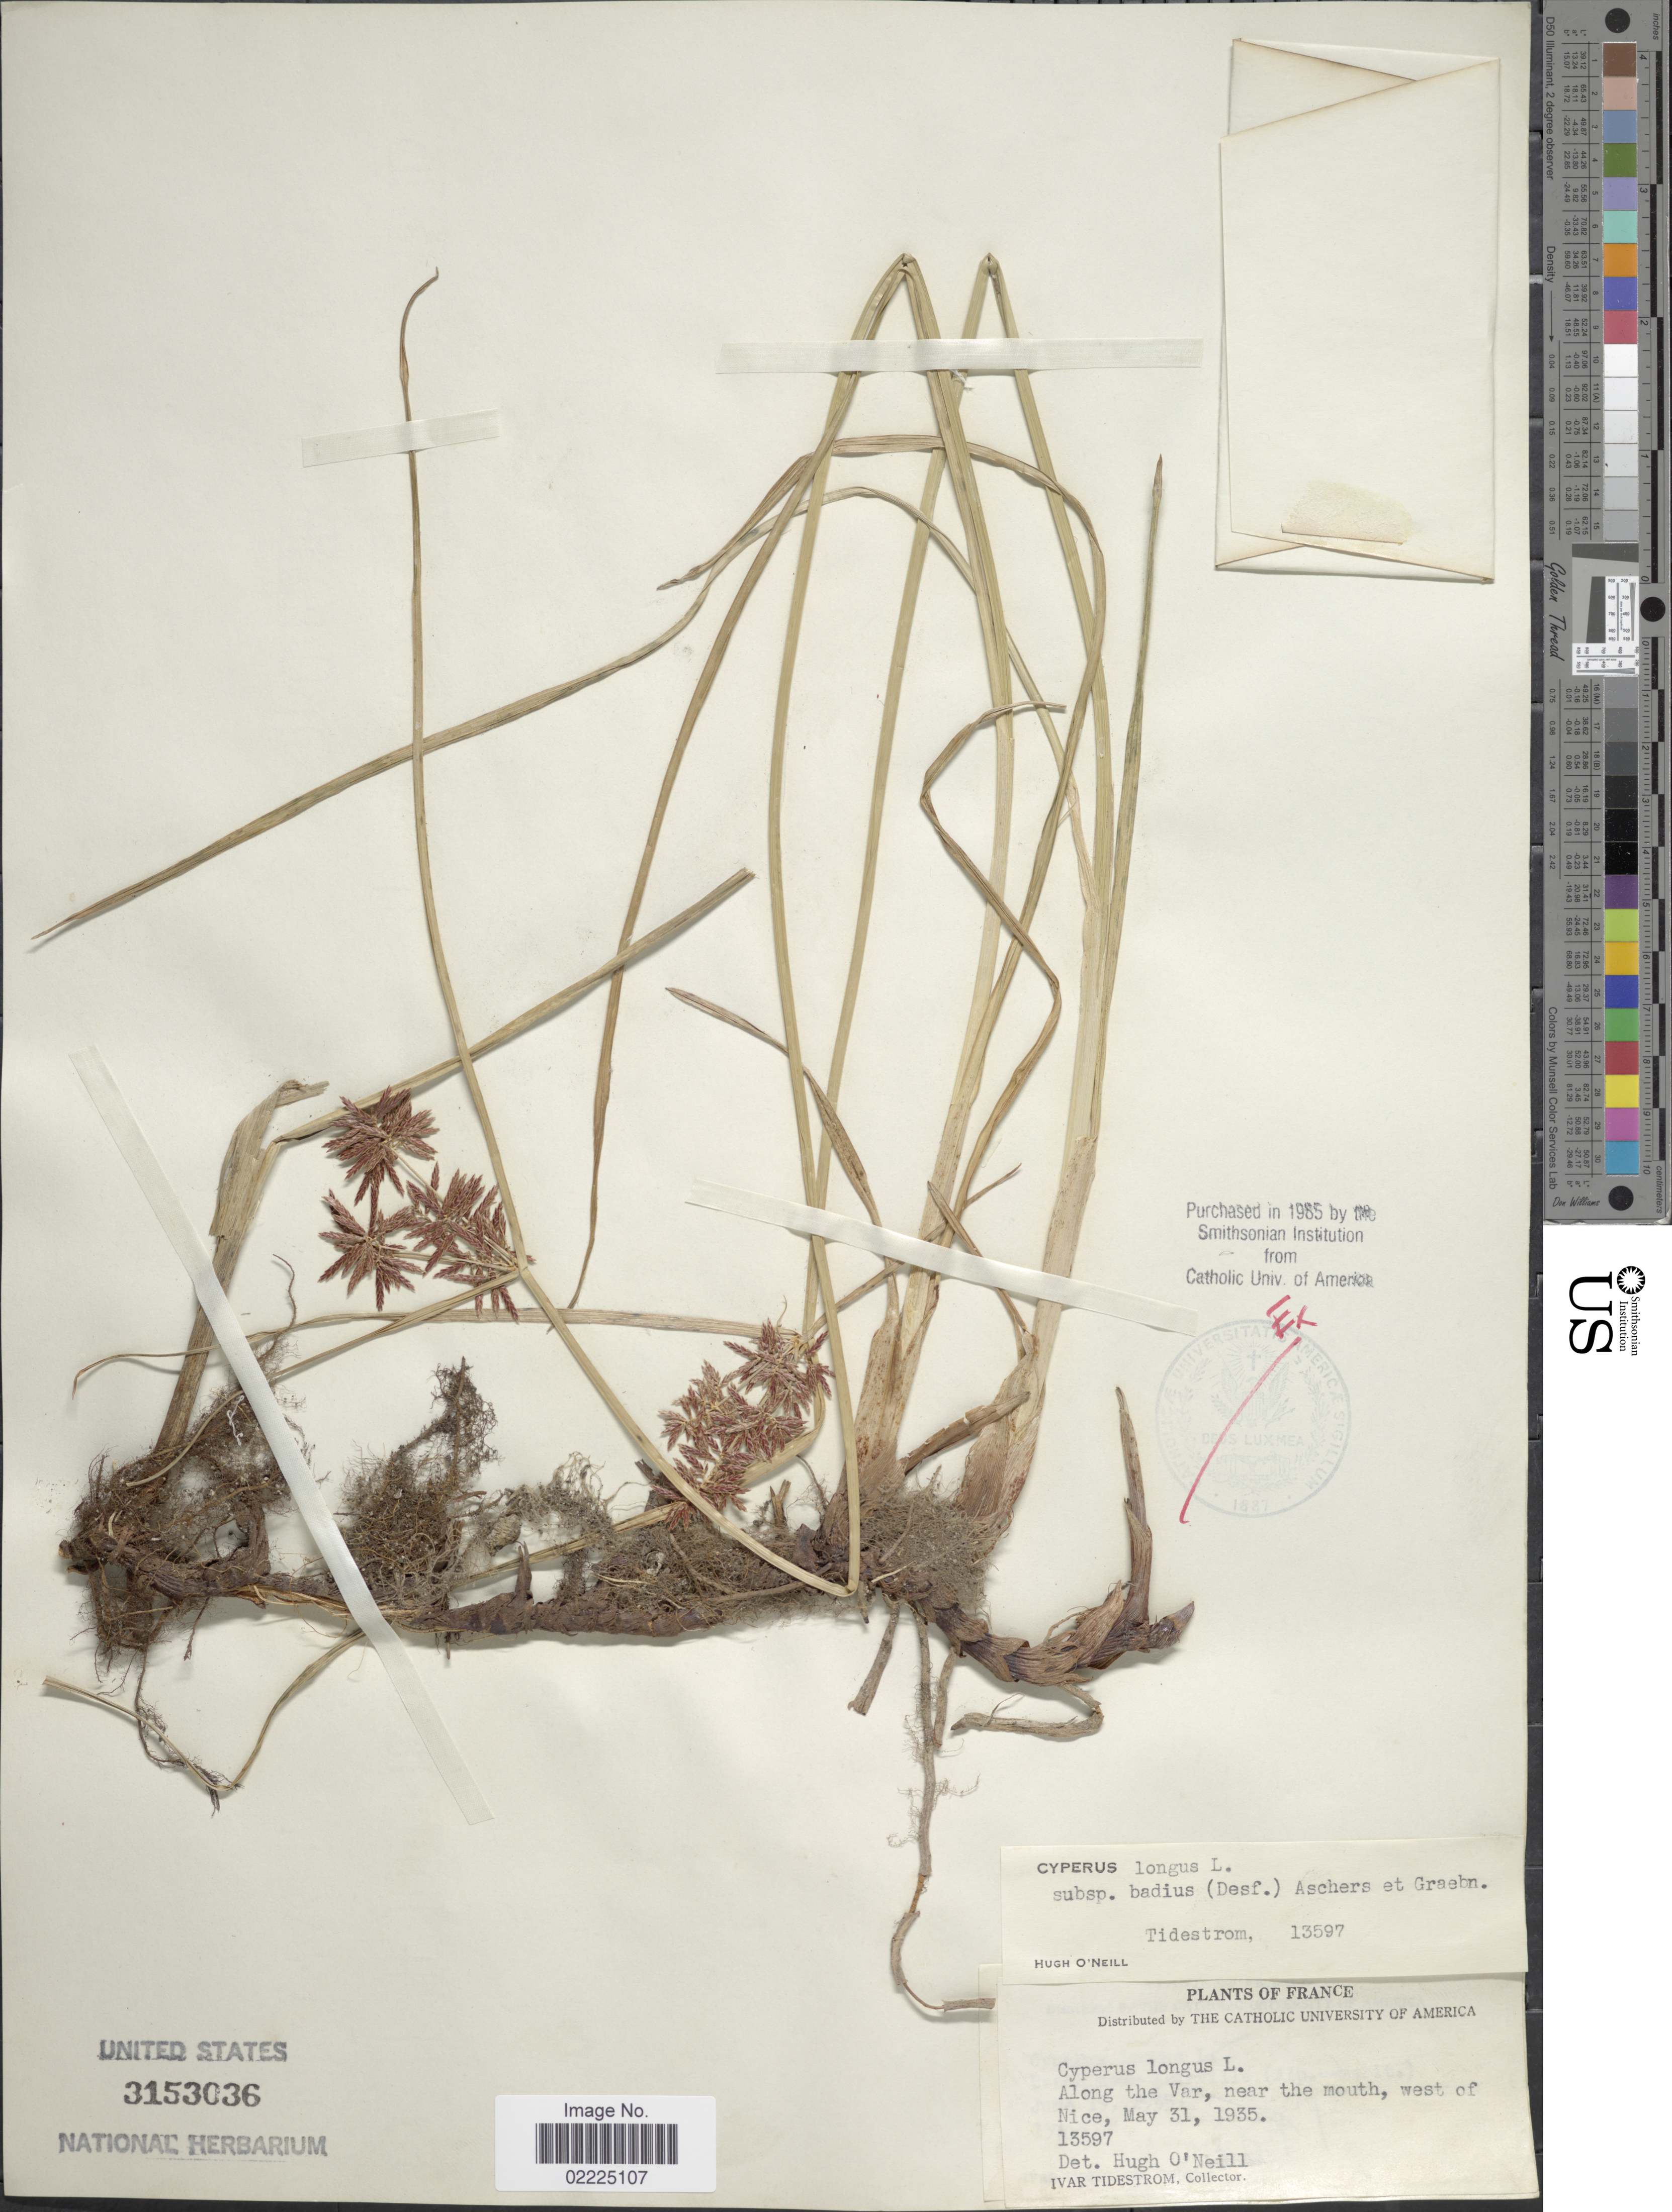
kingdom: Plantae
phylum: Tracheophyta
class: Liliopsida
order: Poales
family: Cyperaceae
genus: Cyperus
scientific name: Cyperus longus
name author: L.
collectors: I. F. Tidestrom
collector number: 13597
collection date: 1935-05-31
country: France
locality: Along the Var, near the mouth, west of Nice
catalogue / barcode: US 3153036